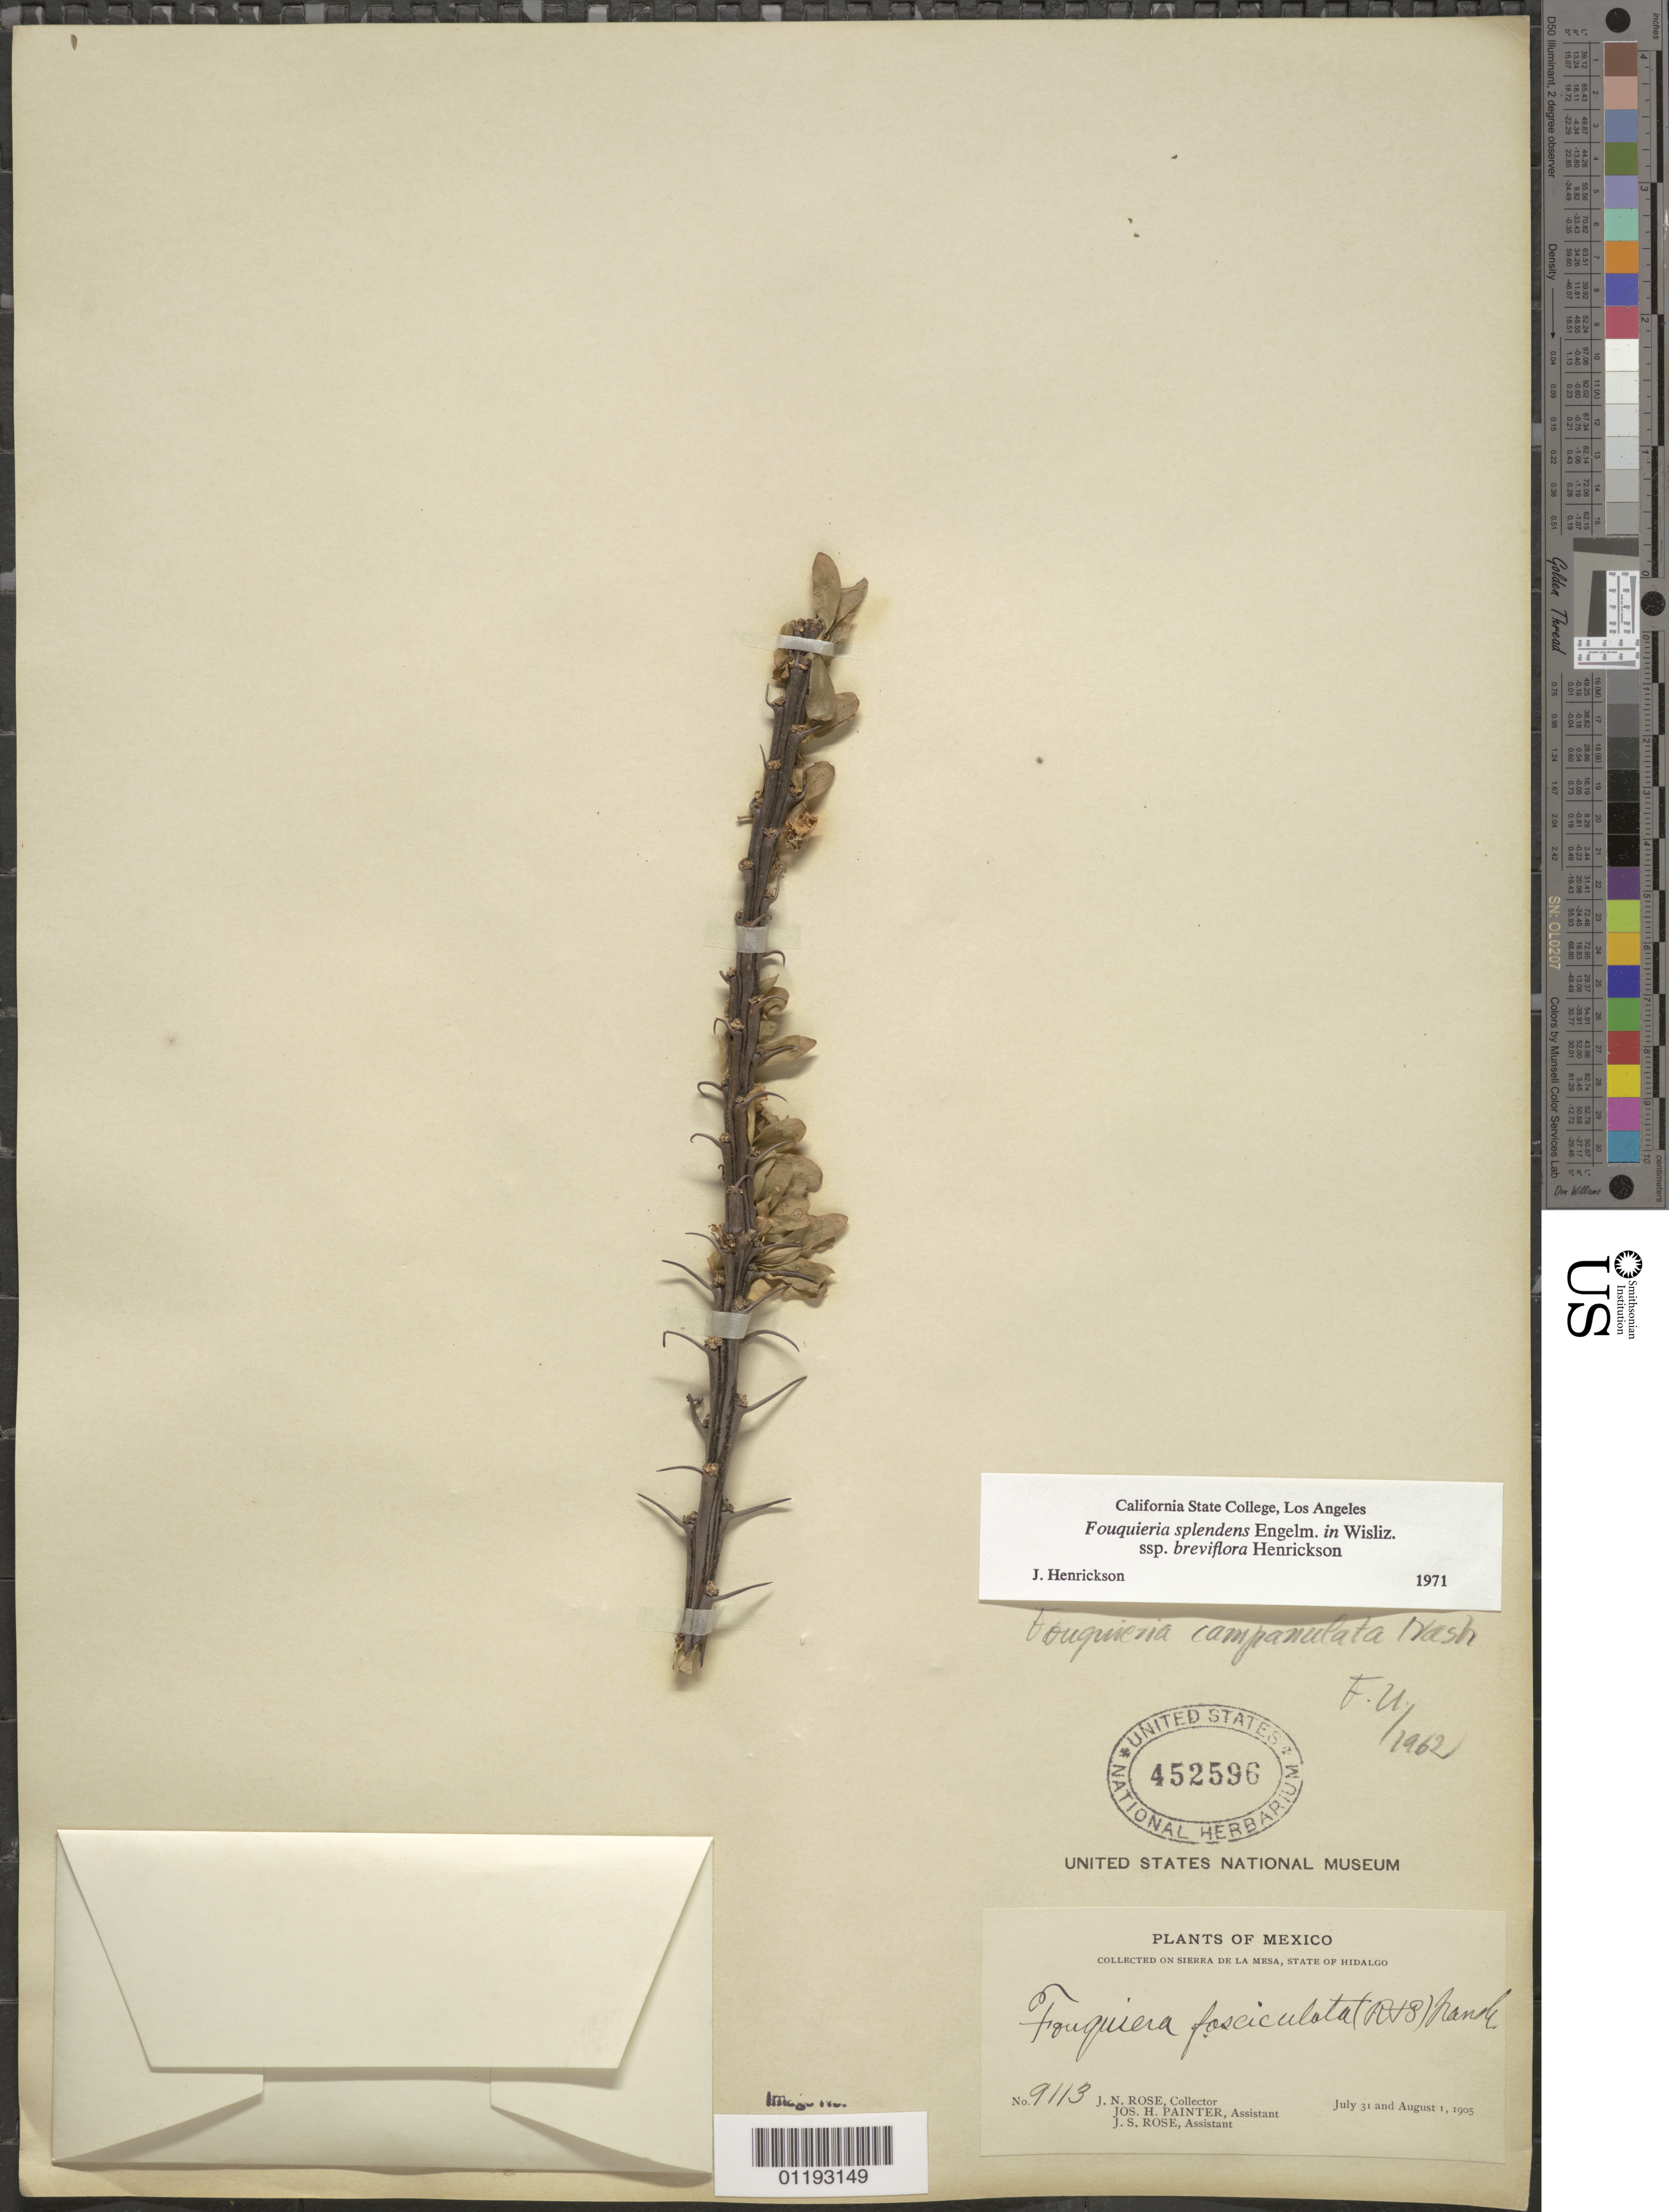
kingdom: Plantae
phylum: Tracheophyta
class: Magnoliopsida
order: Ericales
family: Fouquieriaceae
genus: Fouquieria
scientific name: Fouquieria splendens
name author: Engelm.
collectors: J. N. Rose, J. H. Painter & J. S. Rose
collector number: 9113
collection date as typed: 31 Jul 1905 to 01 Aug 1905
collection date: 1905-07-31/1905-08-01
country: Mexico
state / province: Hidalgo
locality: On Sierra de La Mesa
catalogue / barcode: US 452596